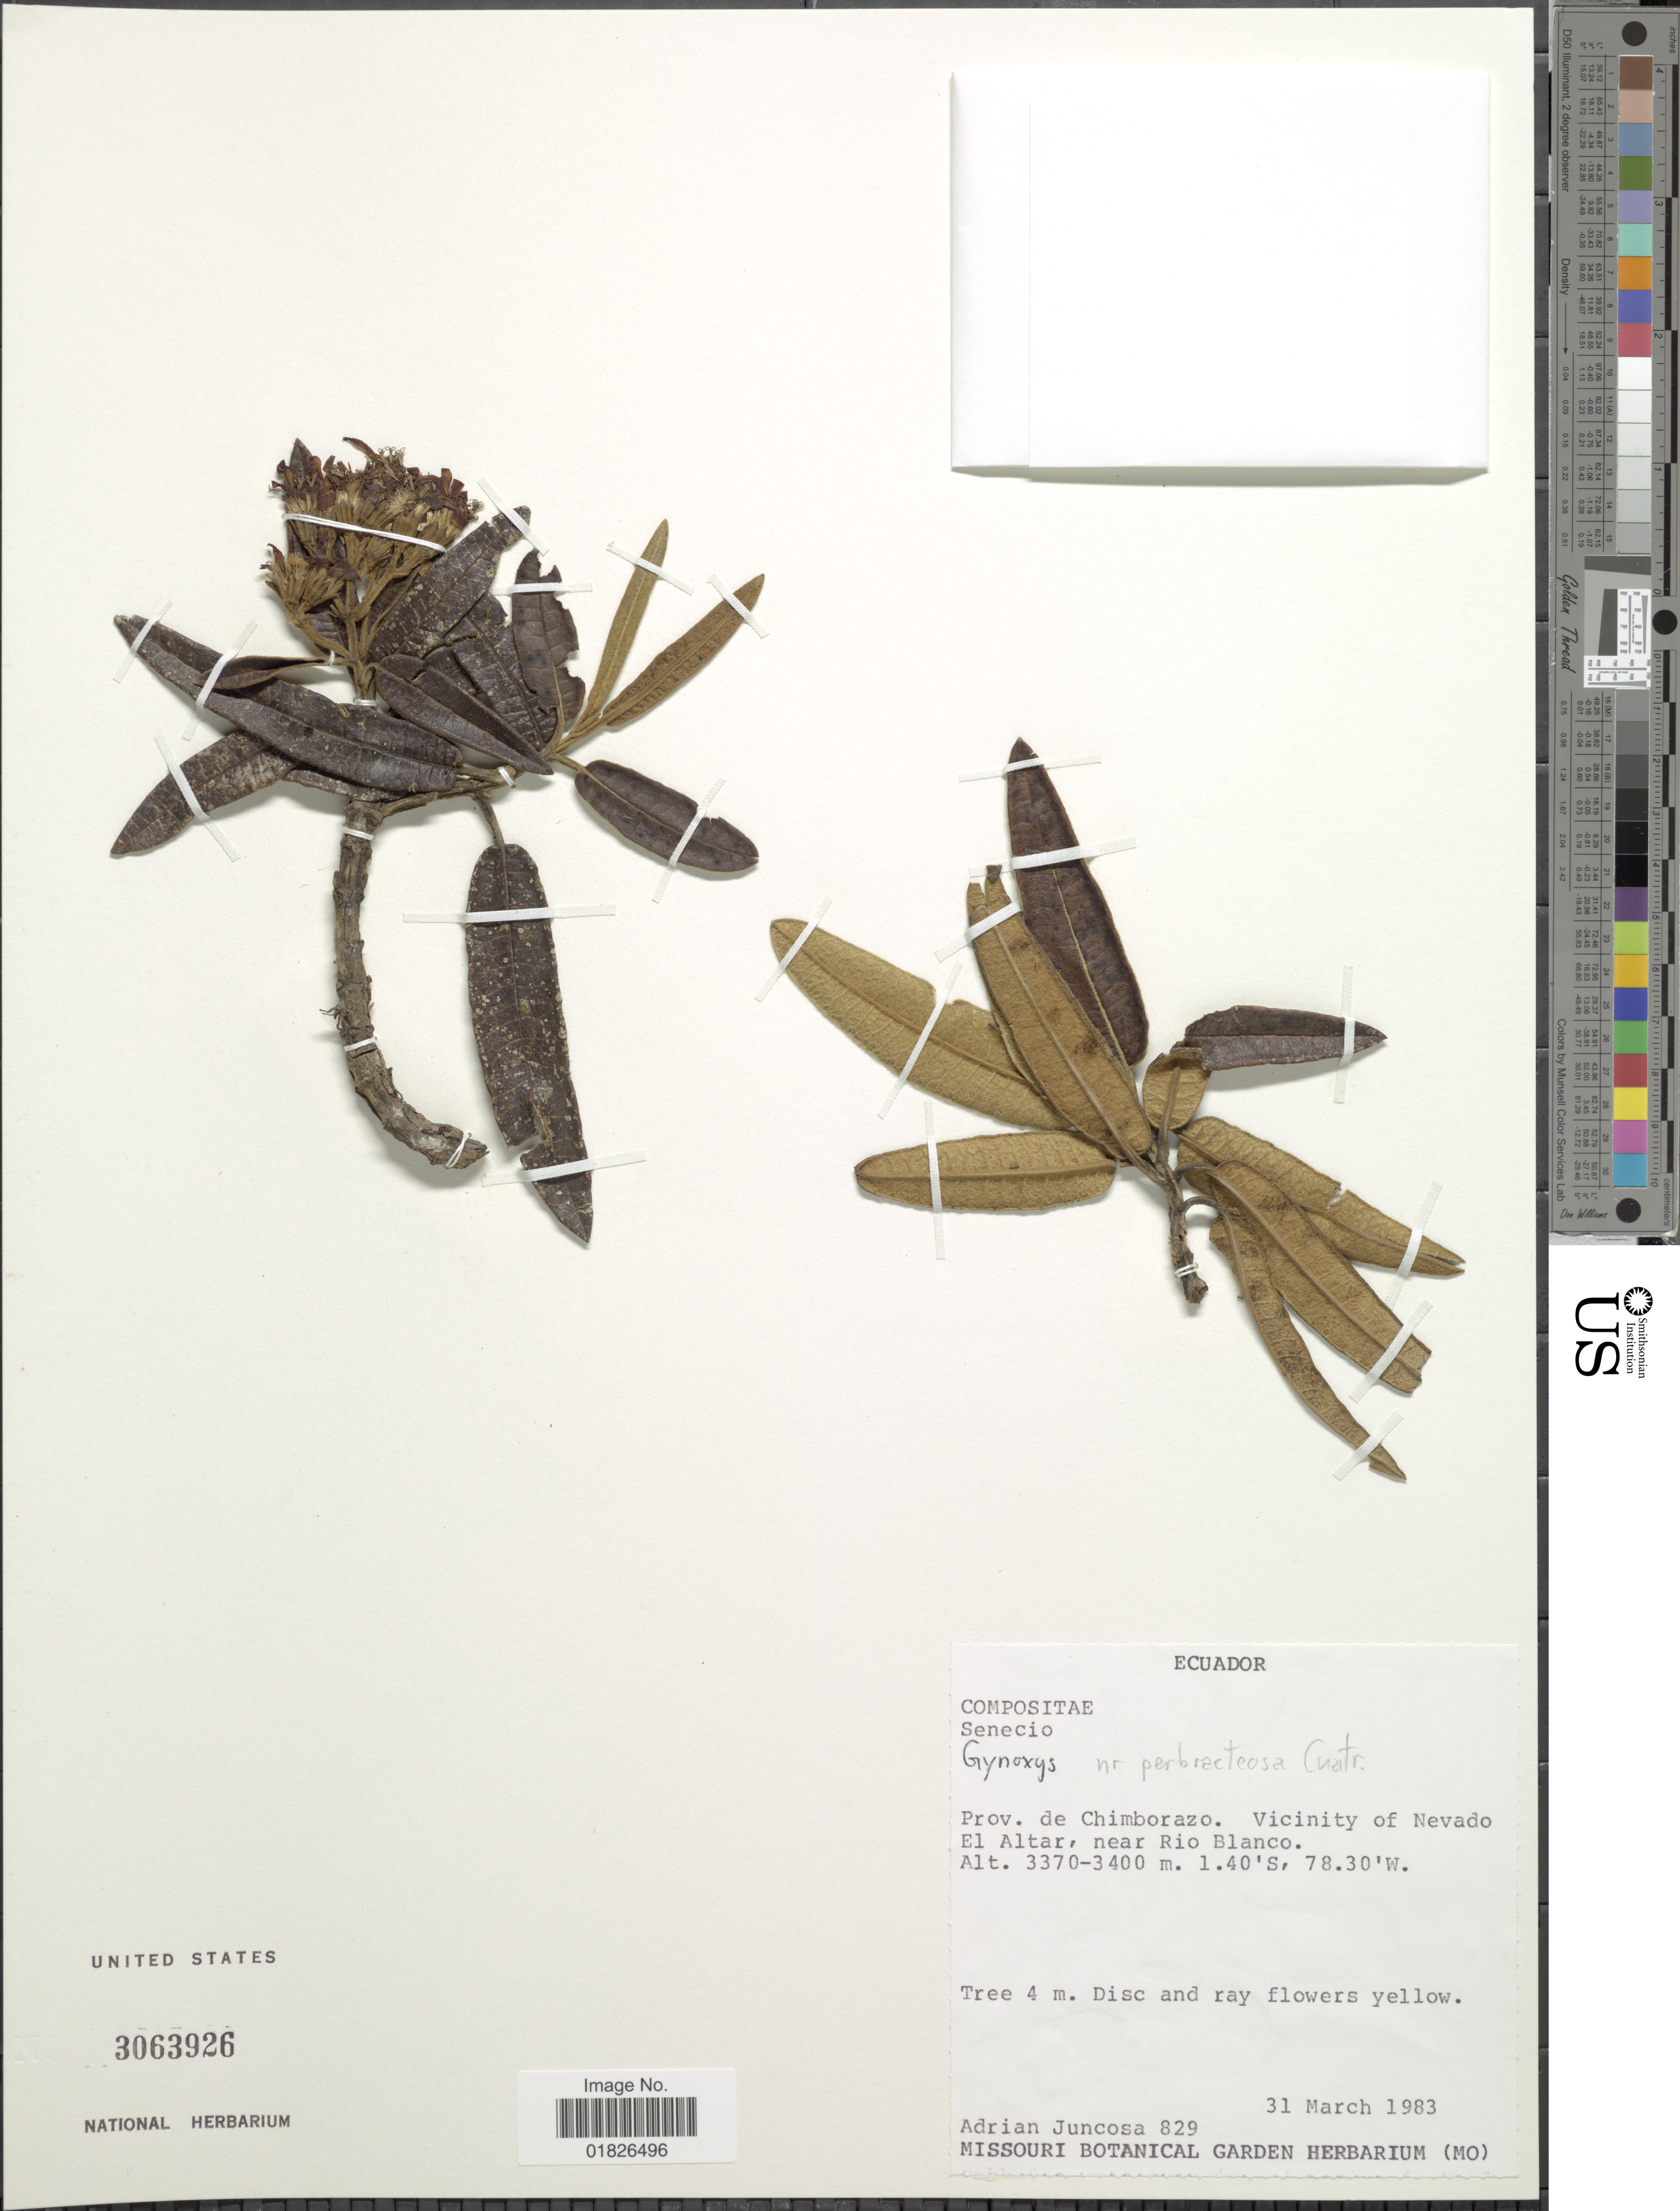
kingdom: Plantae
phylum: Tracheophyta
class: Magnoliopsida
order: Asterales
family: Asteraceae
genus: Gynoxys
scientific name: Gynoxys perbracteosa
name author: Cuatrec.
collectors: A. Juncosa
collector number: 829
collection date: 1983-03-31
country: Ecuador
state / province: Chimborazo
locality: Vicinity of Nevado El Altar, near Rio Blanco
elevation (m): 3370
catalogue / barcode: US 3063926